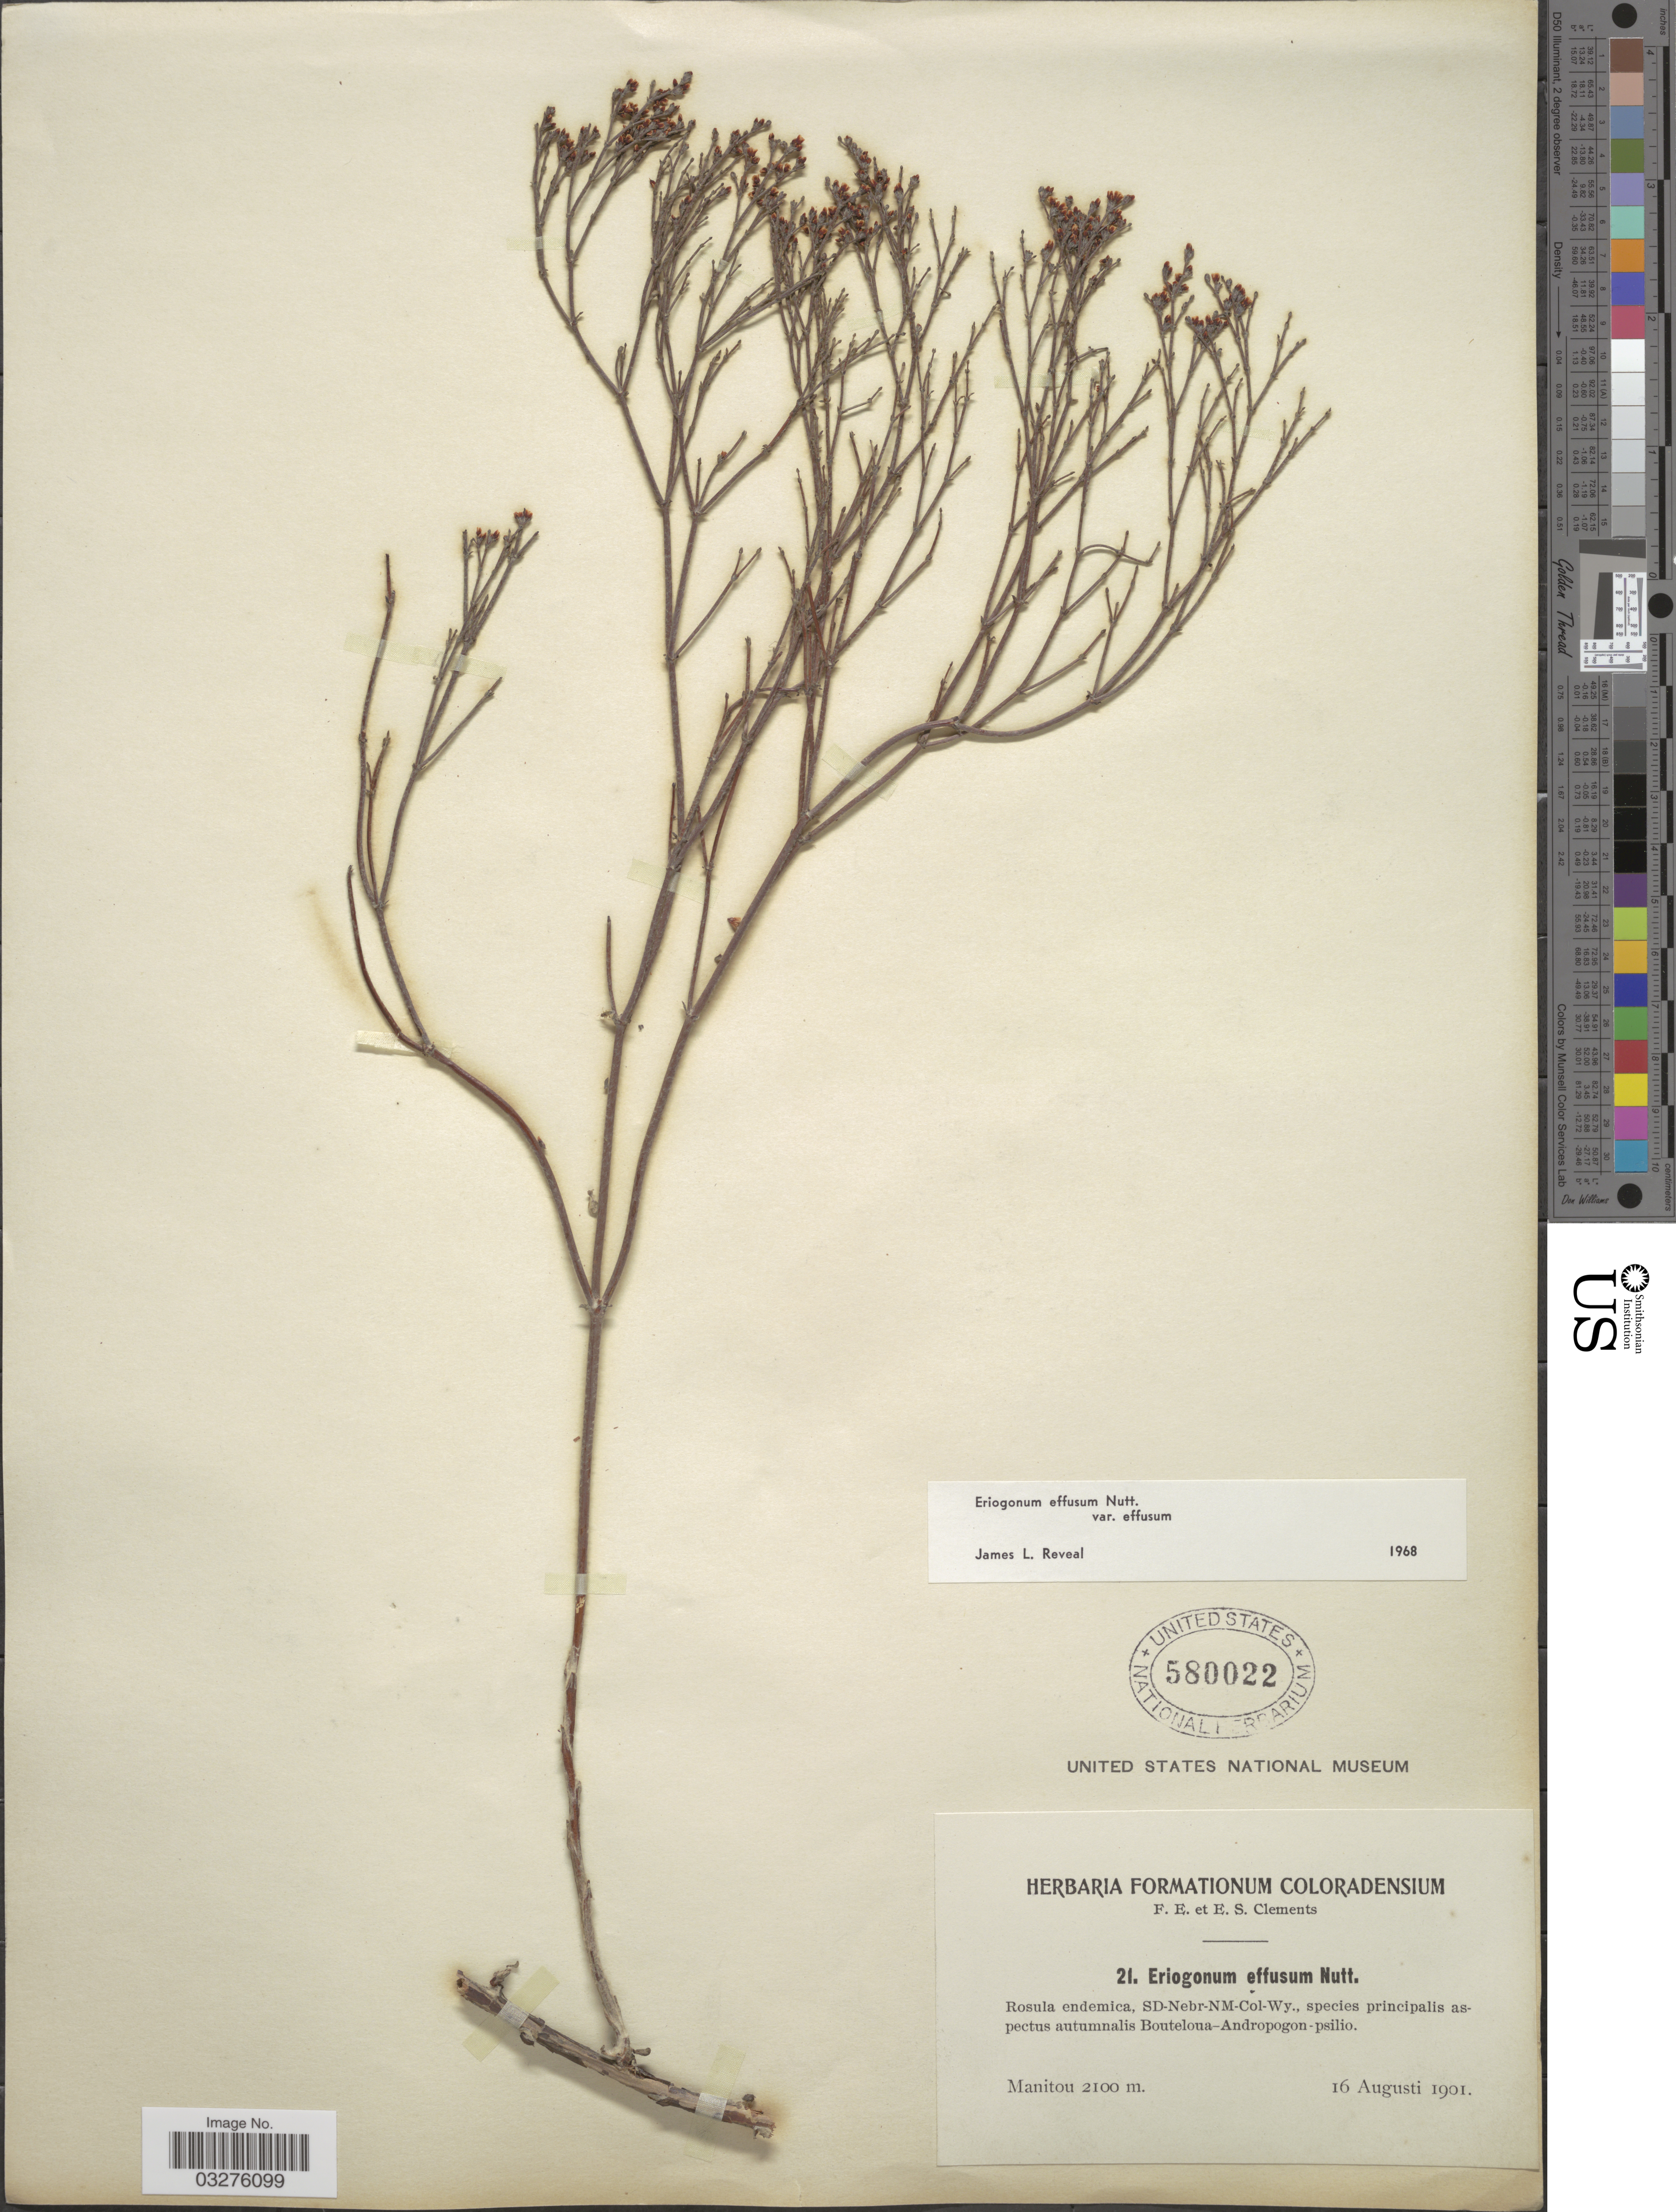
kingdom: Plantae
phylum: Tracheophyta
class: Magnoliopsida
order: Caryophyllales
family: Polygonaceae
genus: Eriogonum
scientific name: Eriogonum effusum var. effusum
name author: Nutt.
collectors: F. E. Clements & E. S. Clements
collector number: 21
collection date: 1901-08-16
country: United States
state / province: Colorado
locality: Manitou.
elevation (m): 2100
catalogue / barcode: US 580022